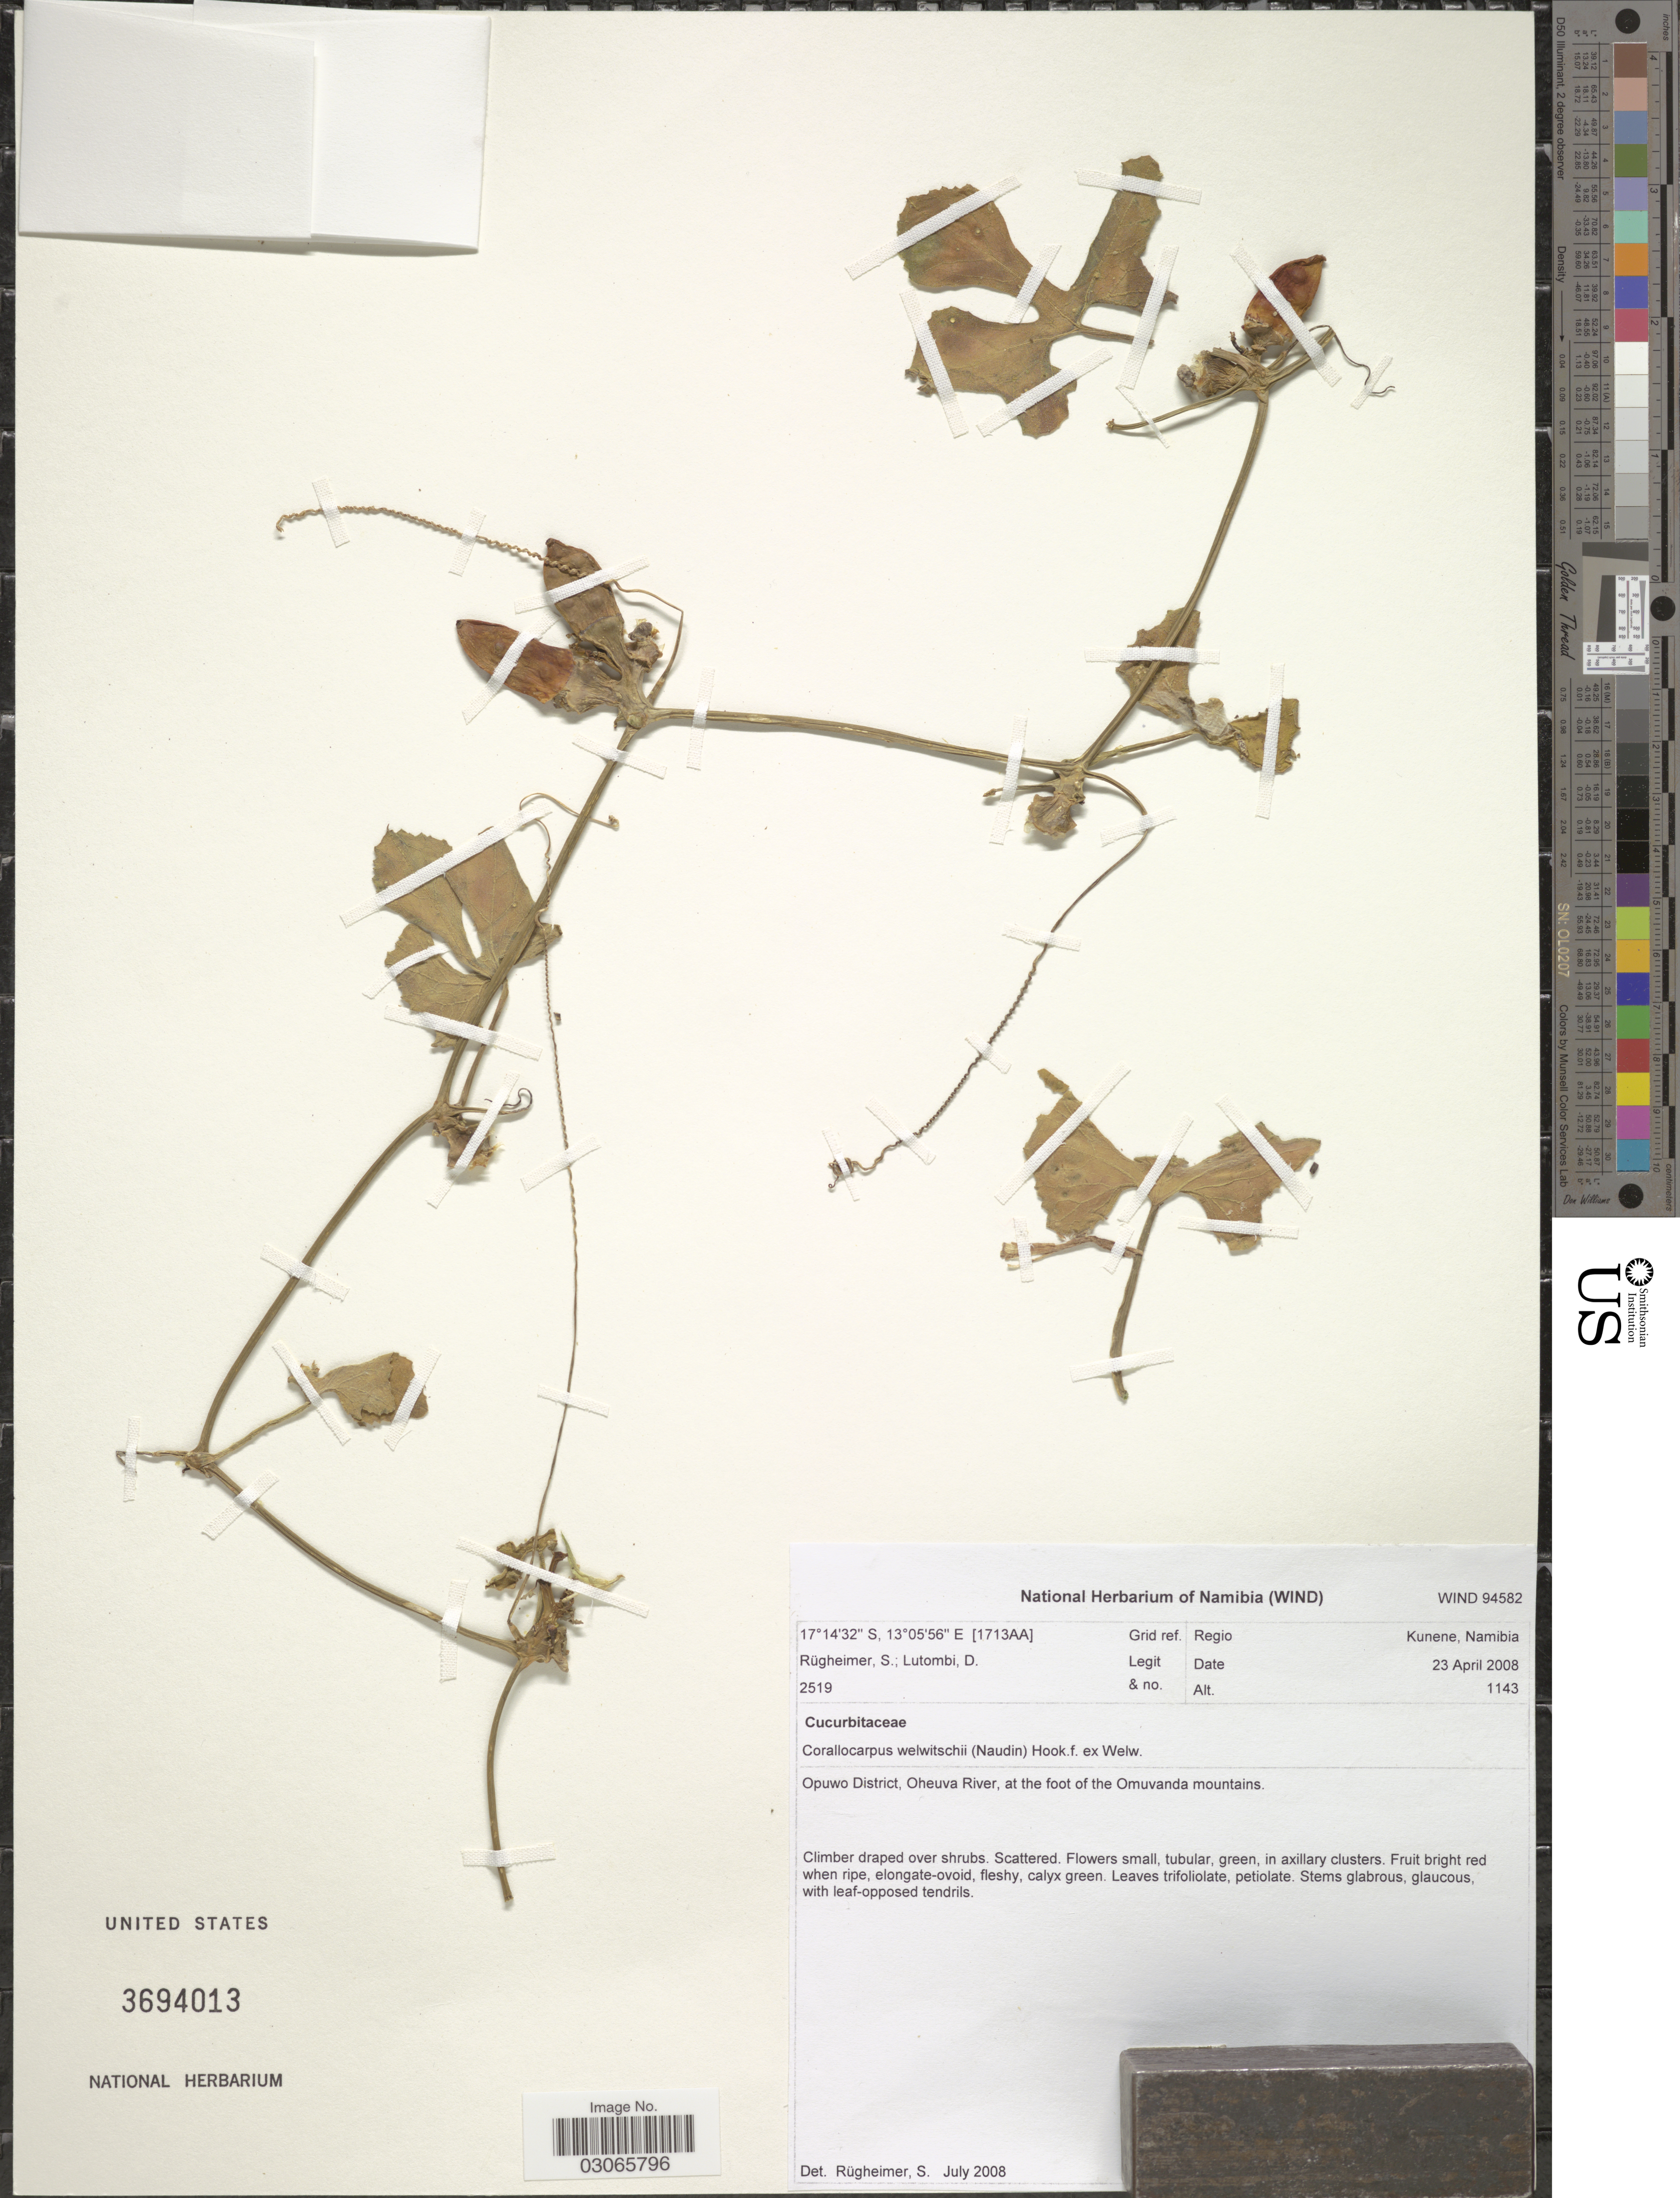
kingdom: Plantae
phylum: Tracheophyta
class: Magnoliopsida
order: Cucurbitales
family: Cucurbitaceae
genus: Corallocarpus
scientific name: Corallocarpus welwitschii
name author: (Naudin) Hook. f. ex C.B. Clarke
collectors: S. Rugheimer & D. Lutombi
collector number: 2519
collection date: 2008-04-23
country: Namibia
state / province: Kunene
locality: Opuwo District, Oheuva River, at the foot of the Omuvanda mountains. Grid ref. [1713AA].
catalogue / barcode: US 3694013